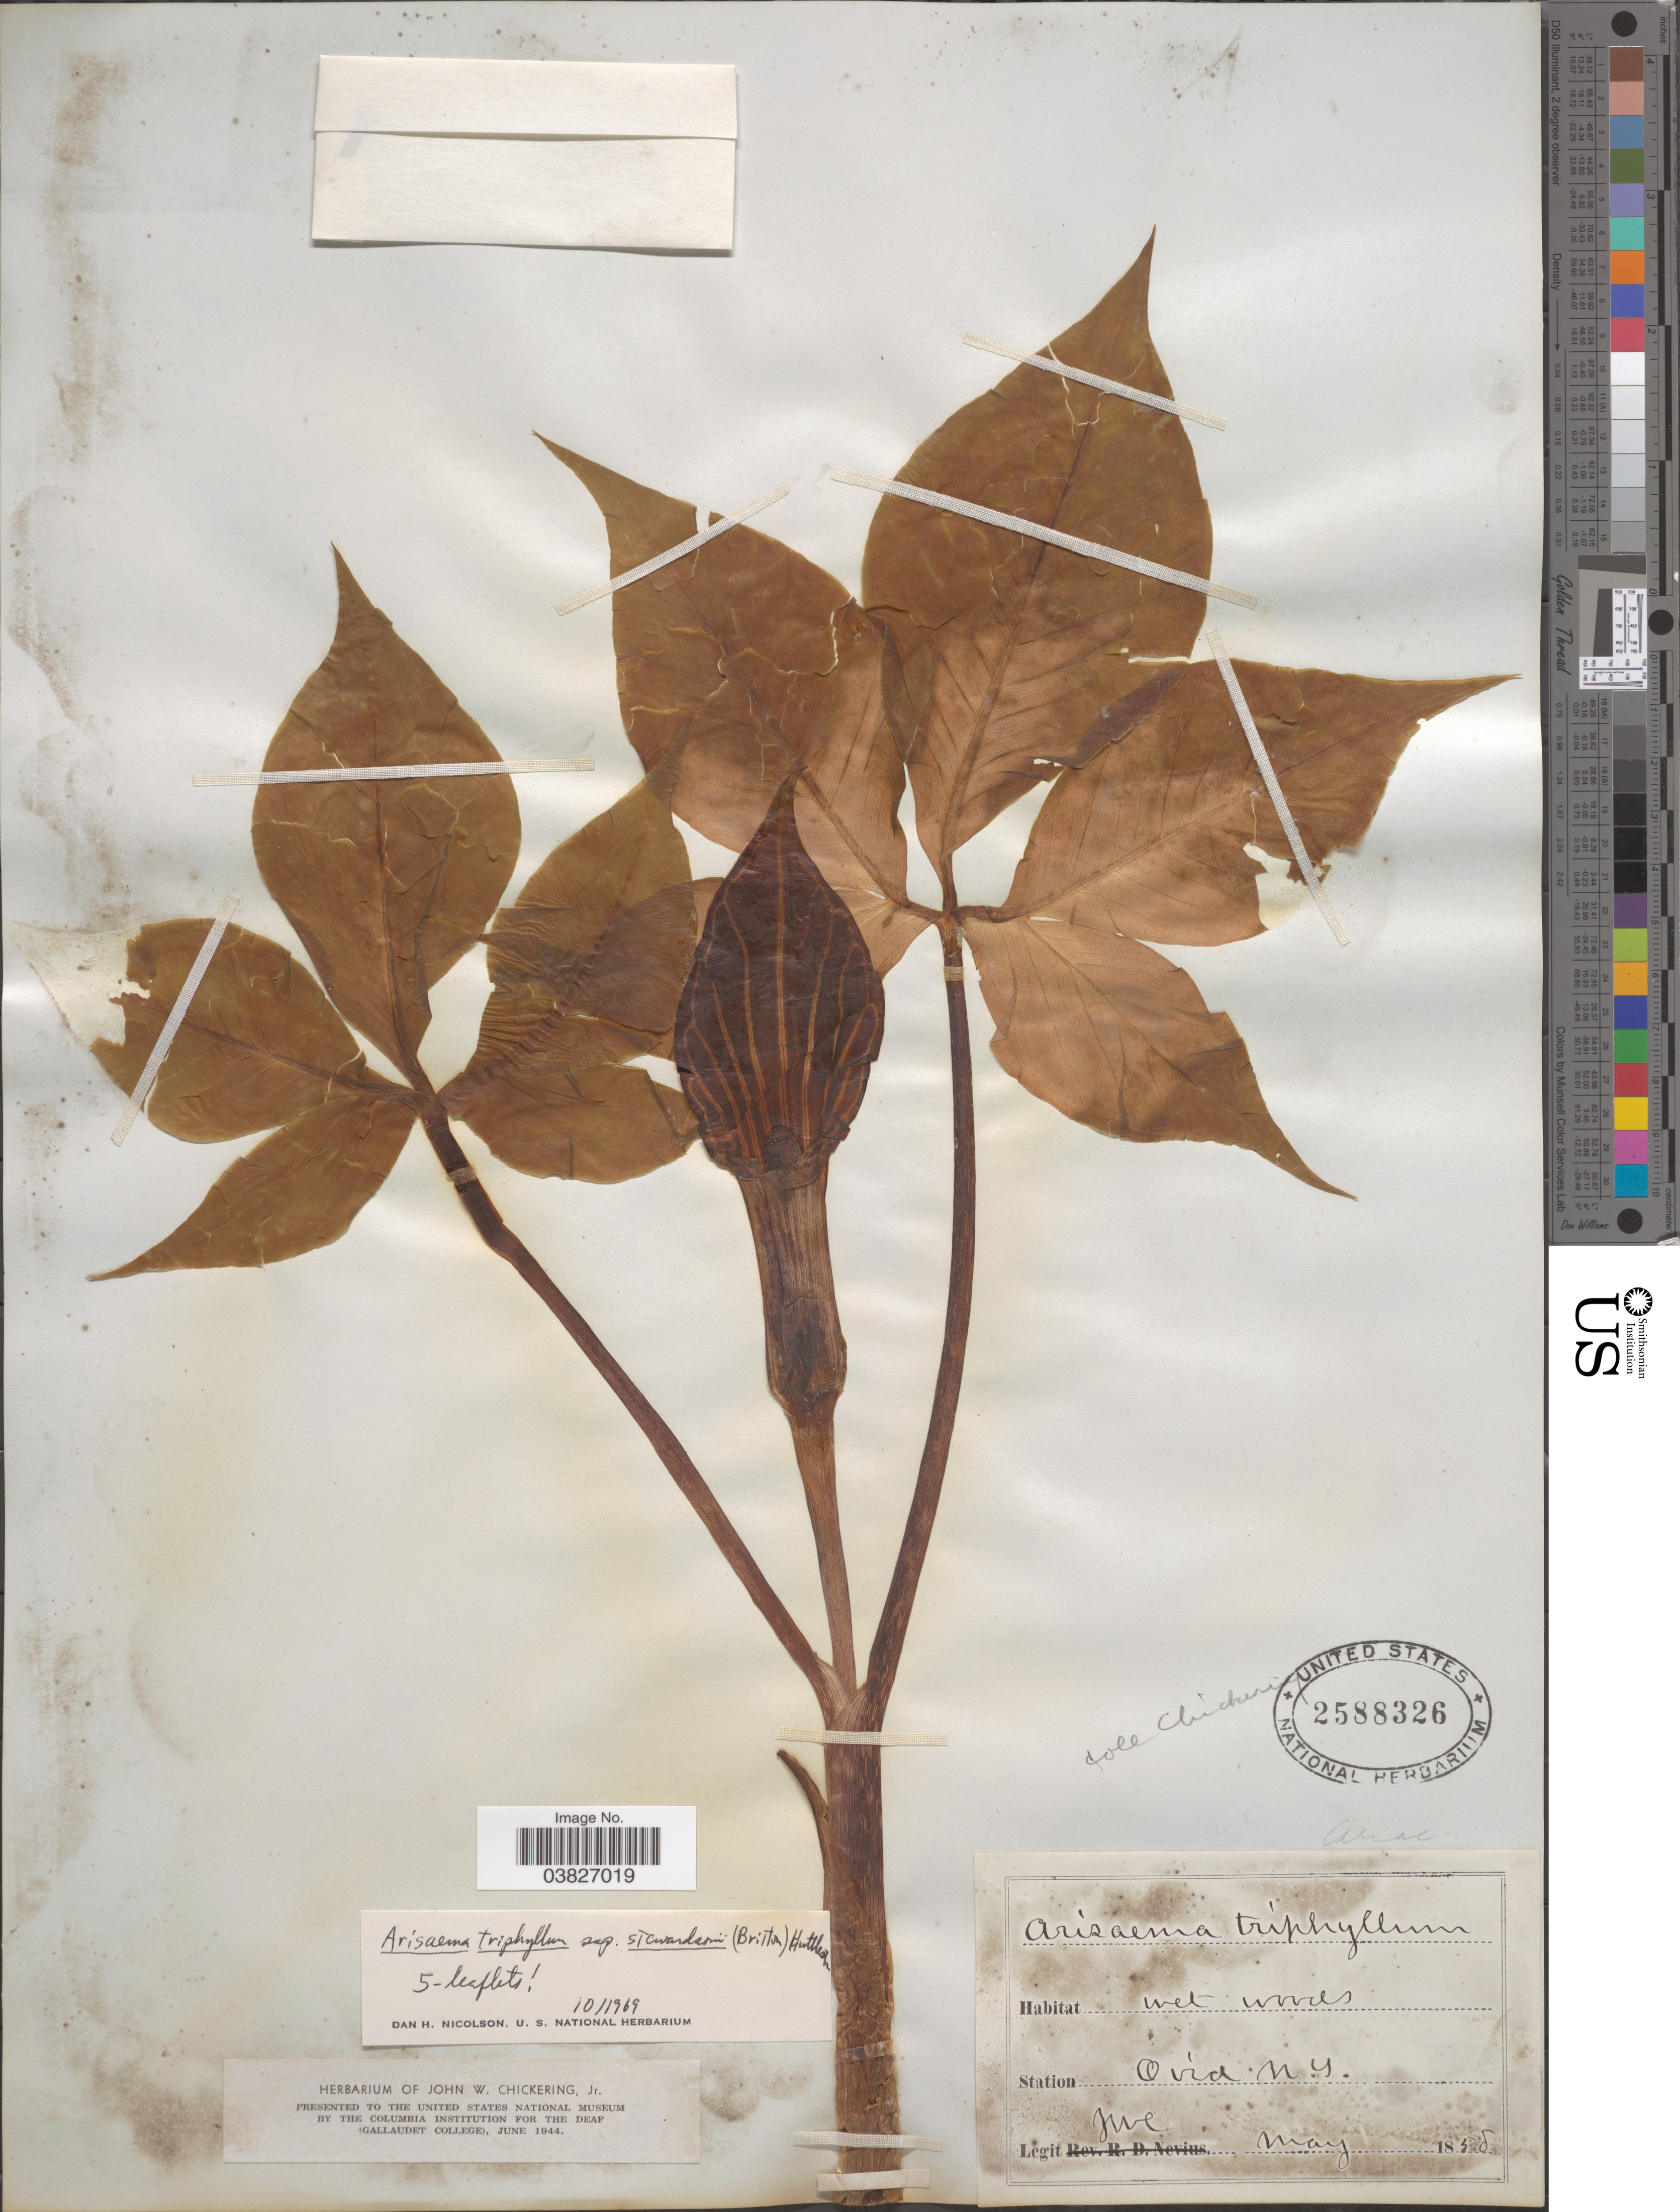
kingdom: Plantae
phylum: Tracheophyta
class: Liliopsida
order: Alismatales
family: Araceae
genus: Arisaema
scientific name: Arisaema stewardsonii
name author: Britton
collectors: J. W. Chickering Jr.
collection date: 1858-05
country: United States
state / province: New York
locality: Station Ovid, N.Y.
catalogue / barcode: US 2588326